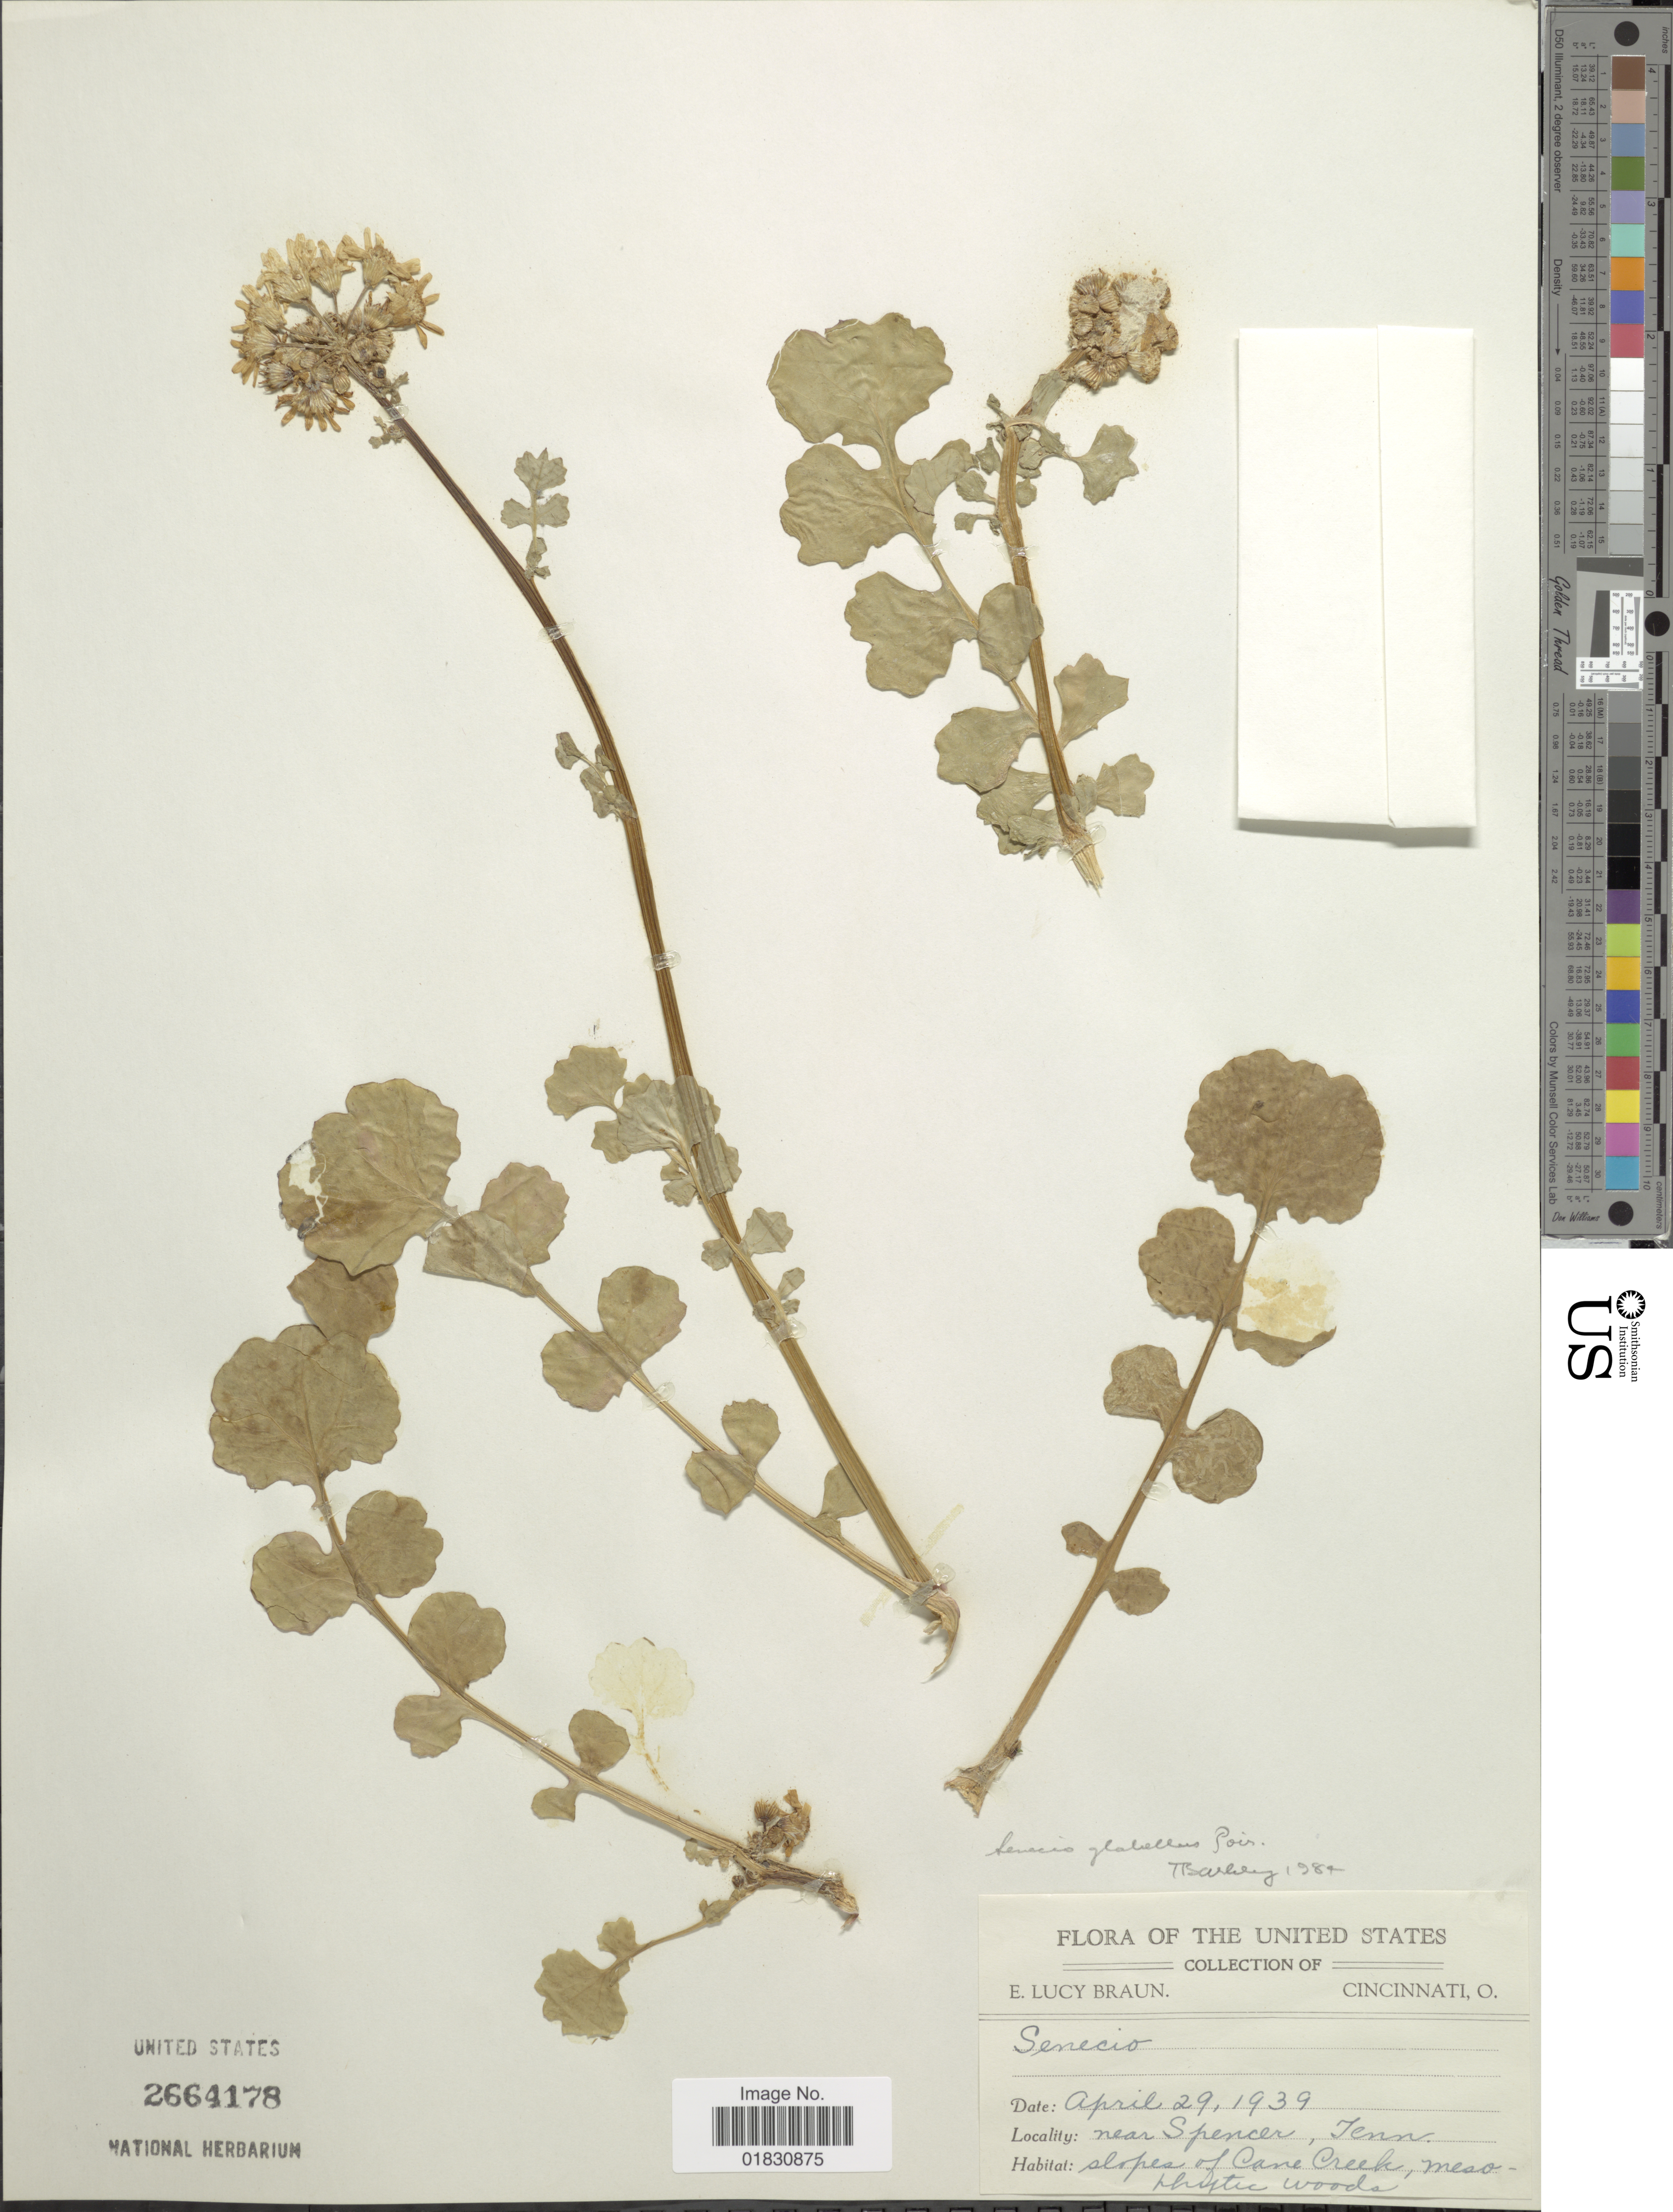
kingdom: Plantae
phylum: Tracheophyta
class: Magnoliopsida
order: Asterales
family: Asteraceae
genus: Packera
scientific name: Packera glabella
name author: (Poir.) C. Jeffrey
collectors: E. L. Braun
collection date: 1939-04-29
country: United States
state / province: Tennessee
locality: Near Spencer, Tenn., slopes of Cane Creek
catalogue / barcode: US 2664178